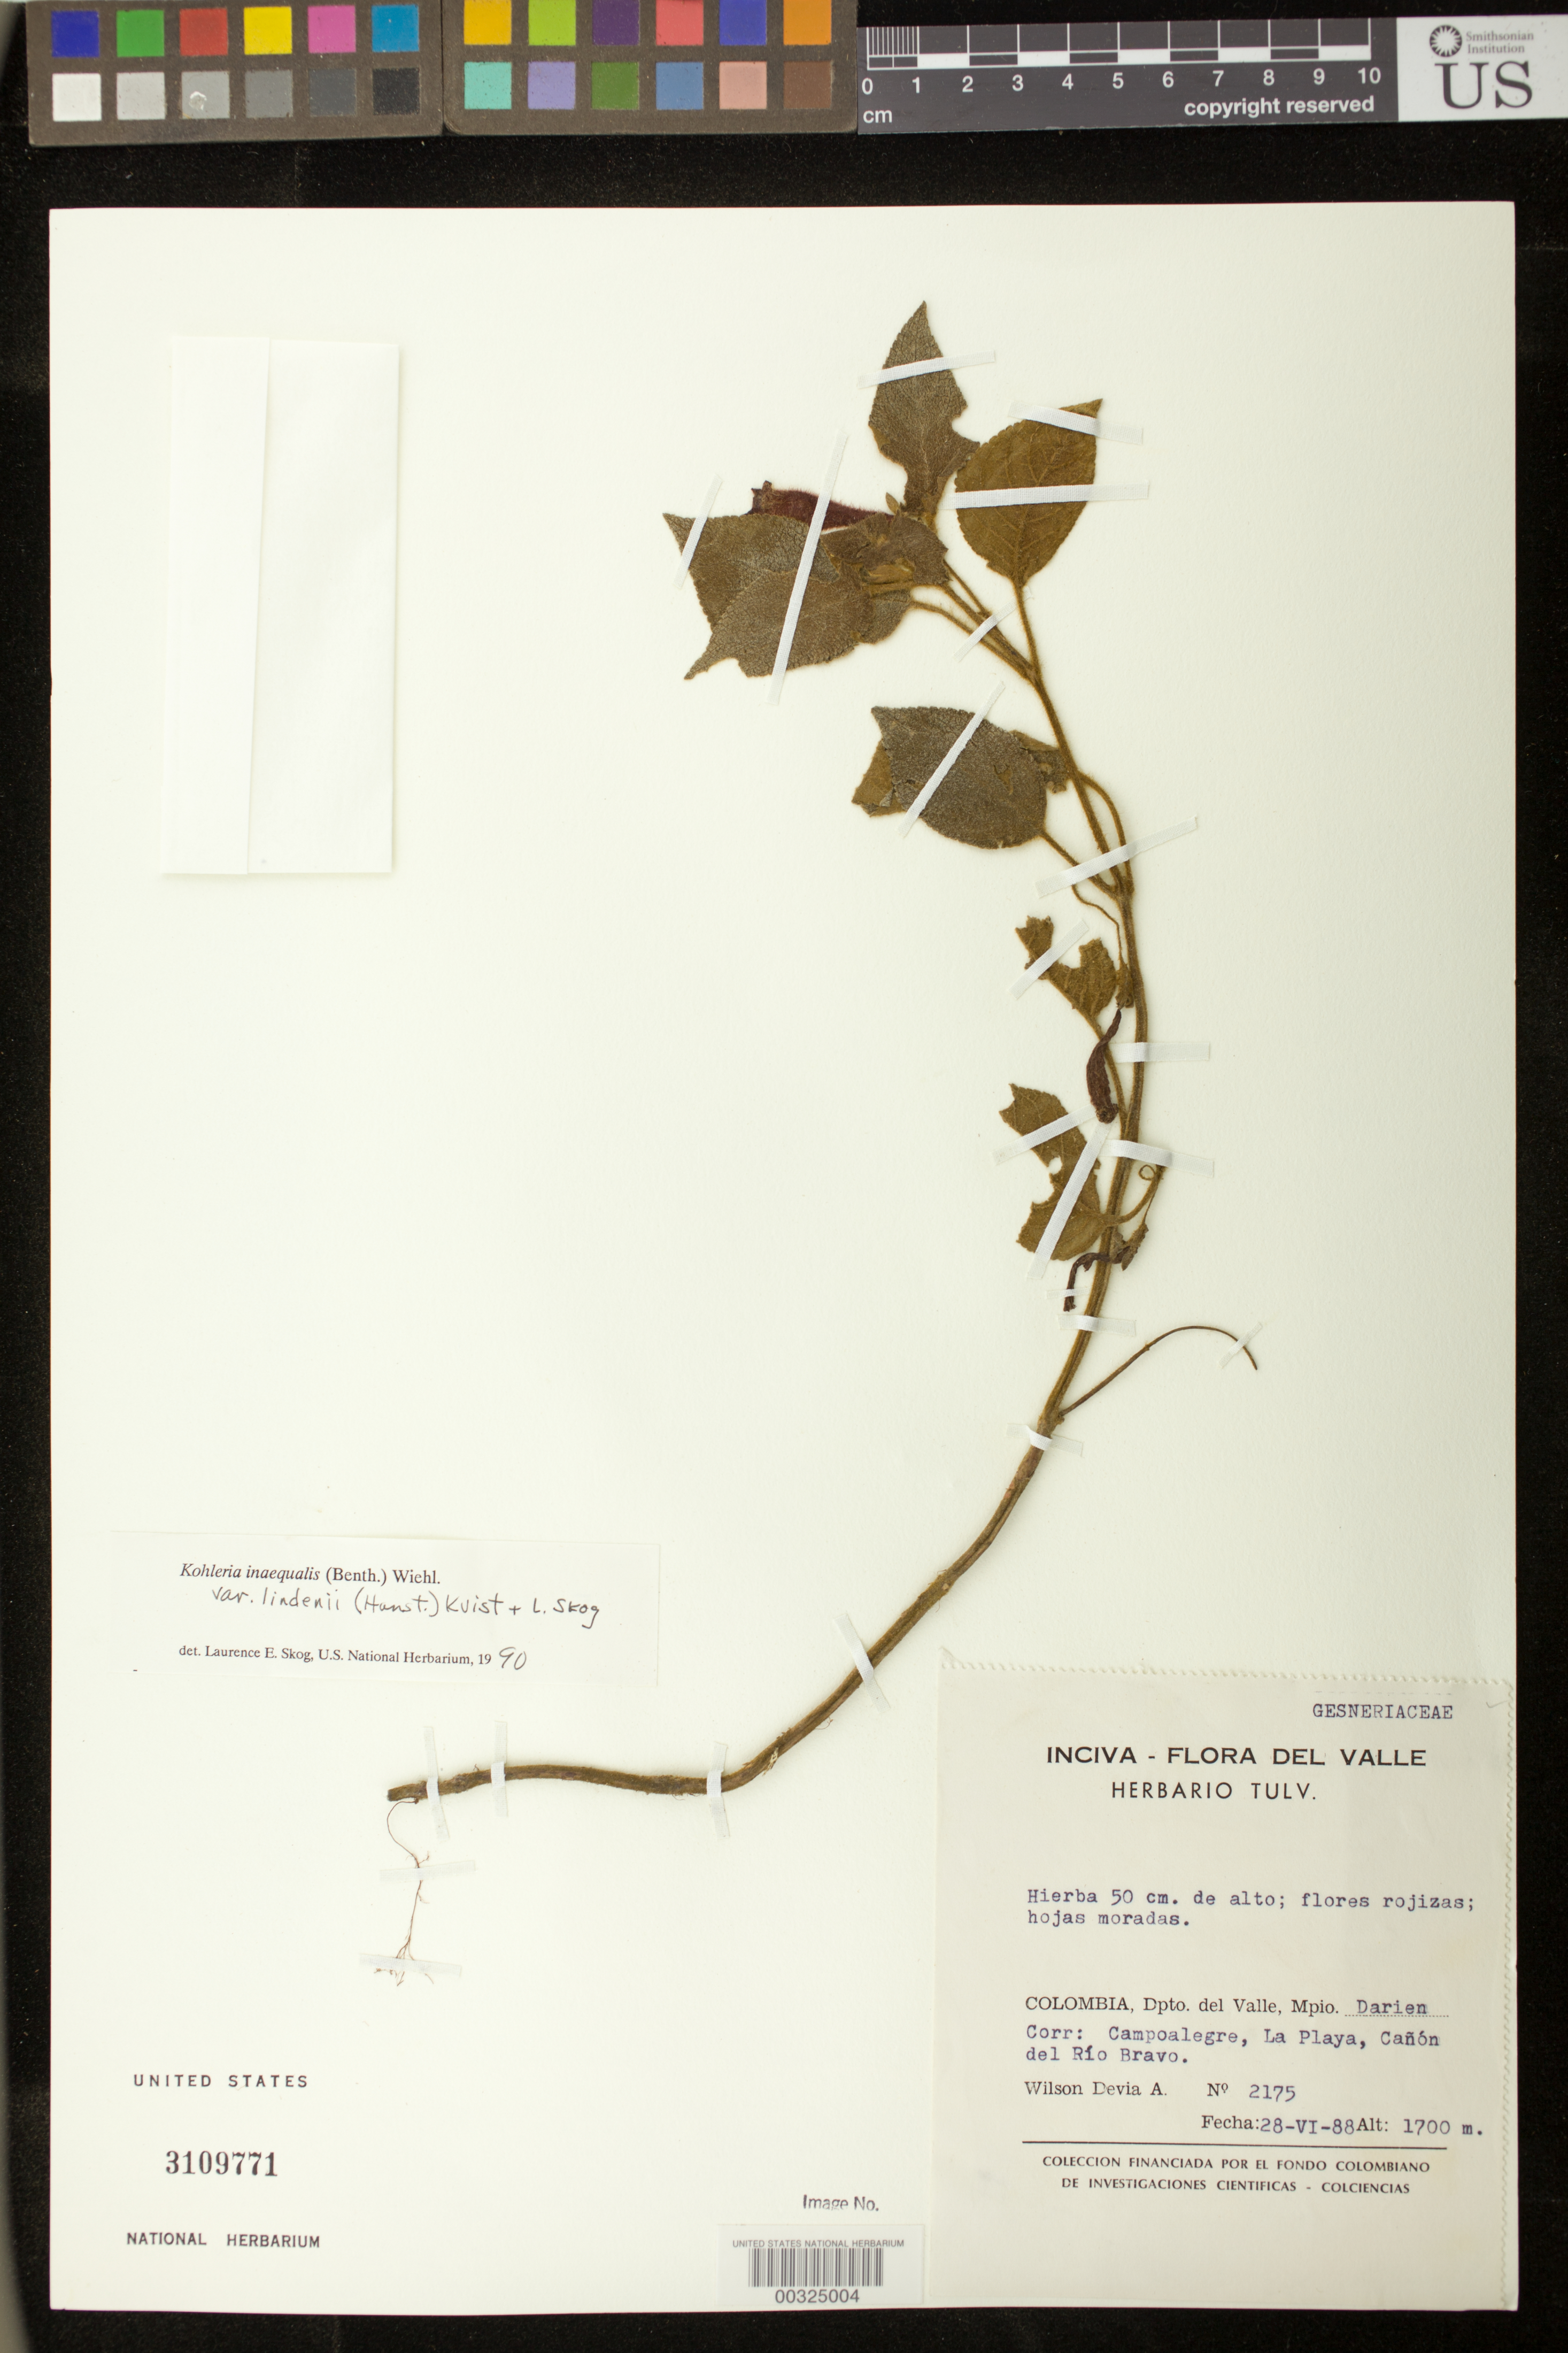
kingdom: Plantae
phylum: Tracheophyta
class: Magnoliopsida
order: Lamiales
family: Gesneriaceae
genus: Kohleria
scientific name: Kohleria inaequalis var. lindenii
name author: (Hanst.) L.P. Kvist & L.E. Skog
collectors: W. Devia A.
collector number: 2175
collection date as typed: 28 Jun 1988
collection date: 1988-06-28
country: Colombia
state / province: Valle del Cauca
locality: Mun. of Darien, corr: Campoalegre, La Playa, Canon del Rio Bravo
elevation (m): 1700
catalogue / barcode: US 3109771